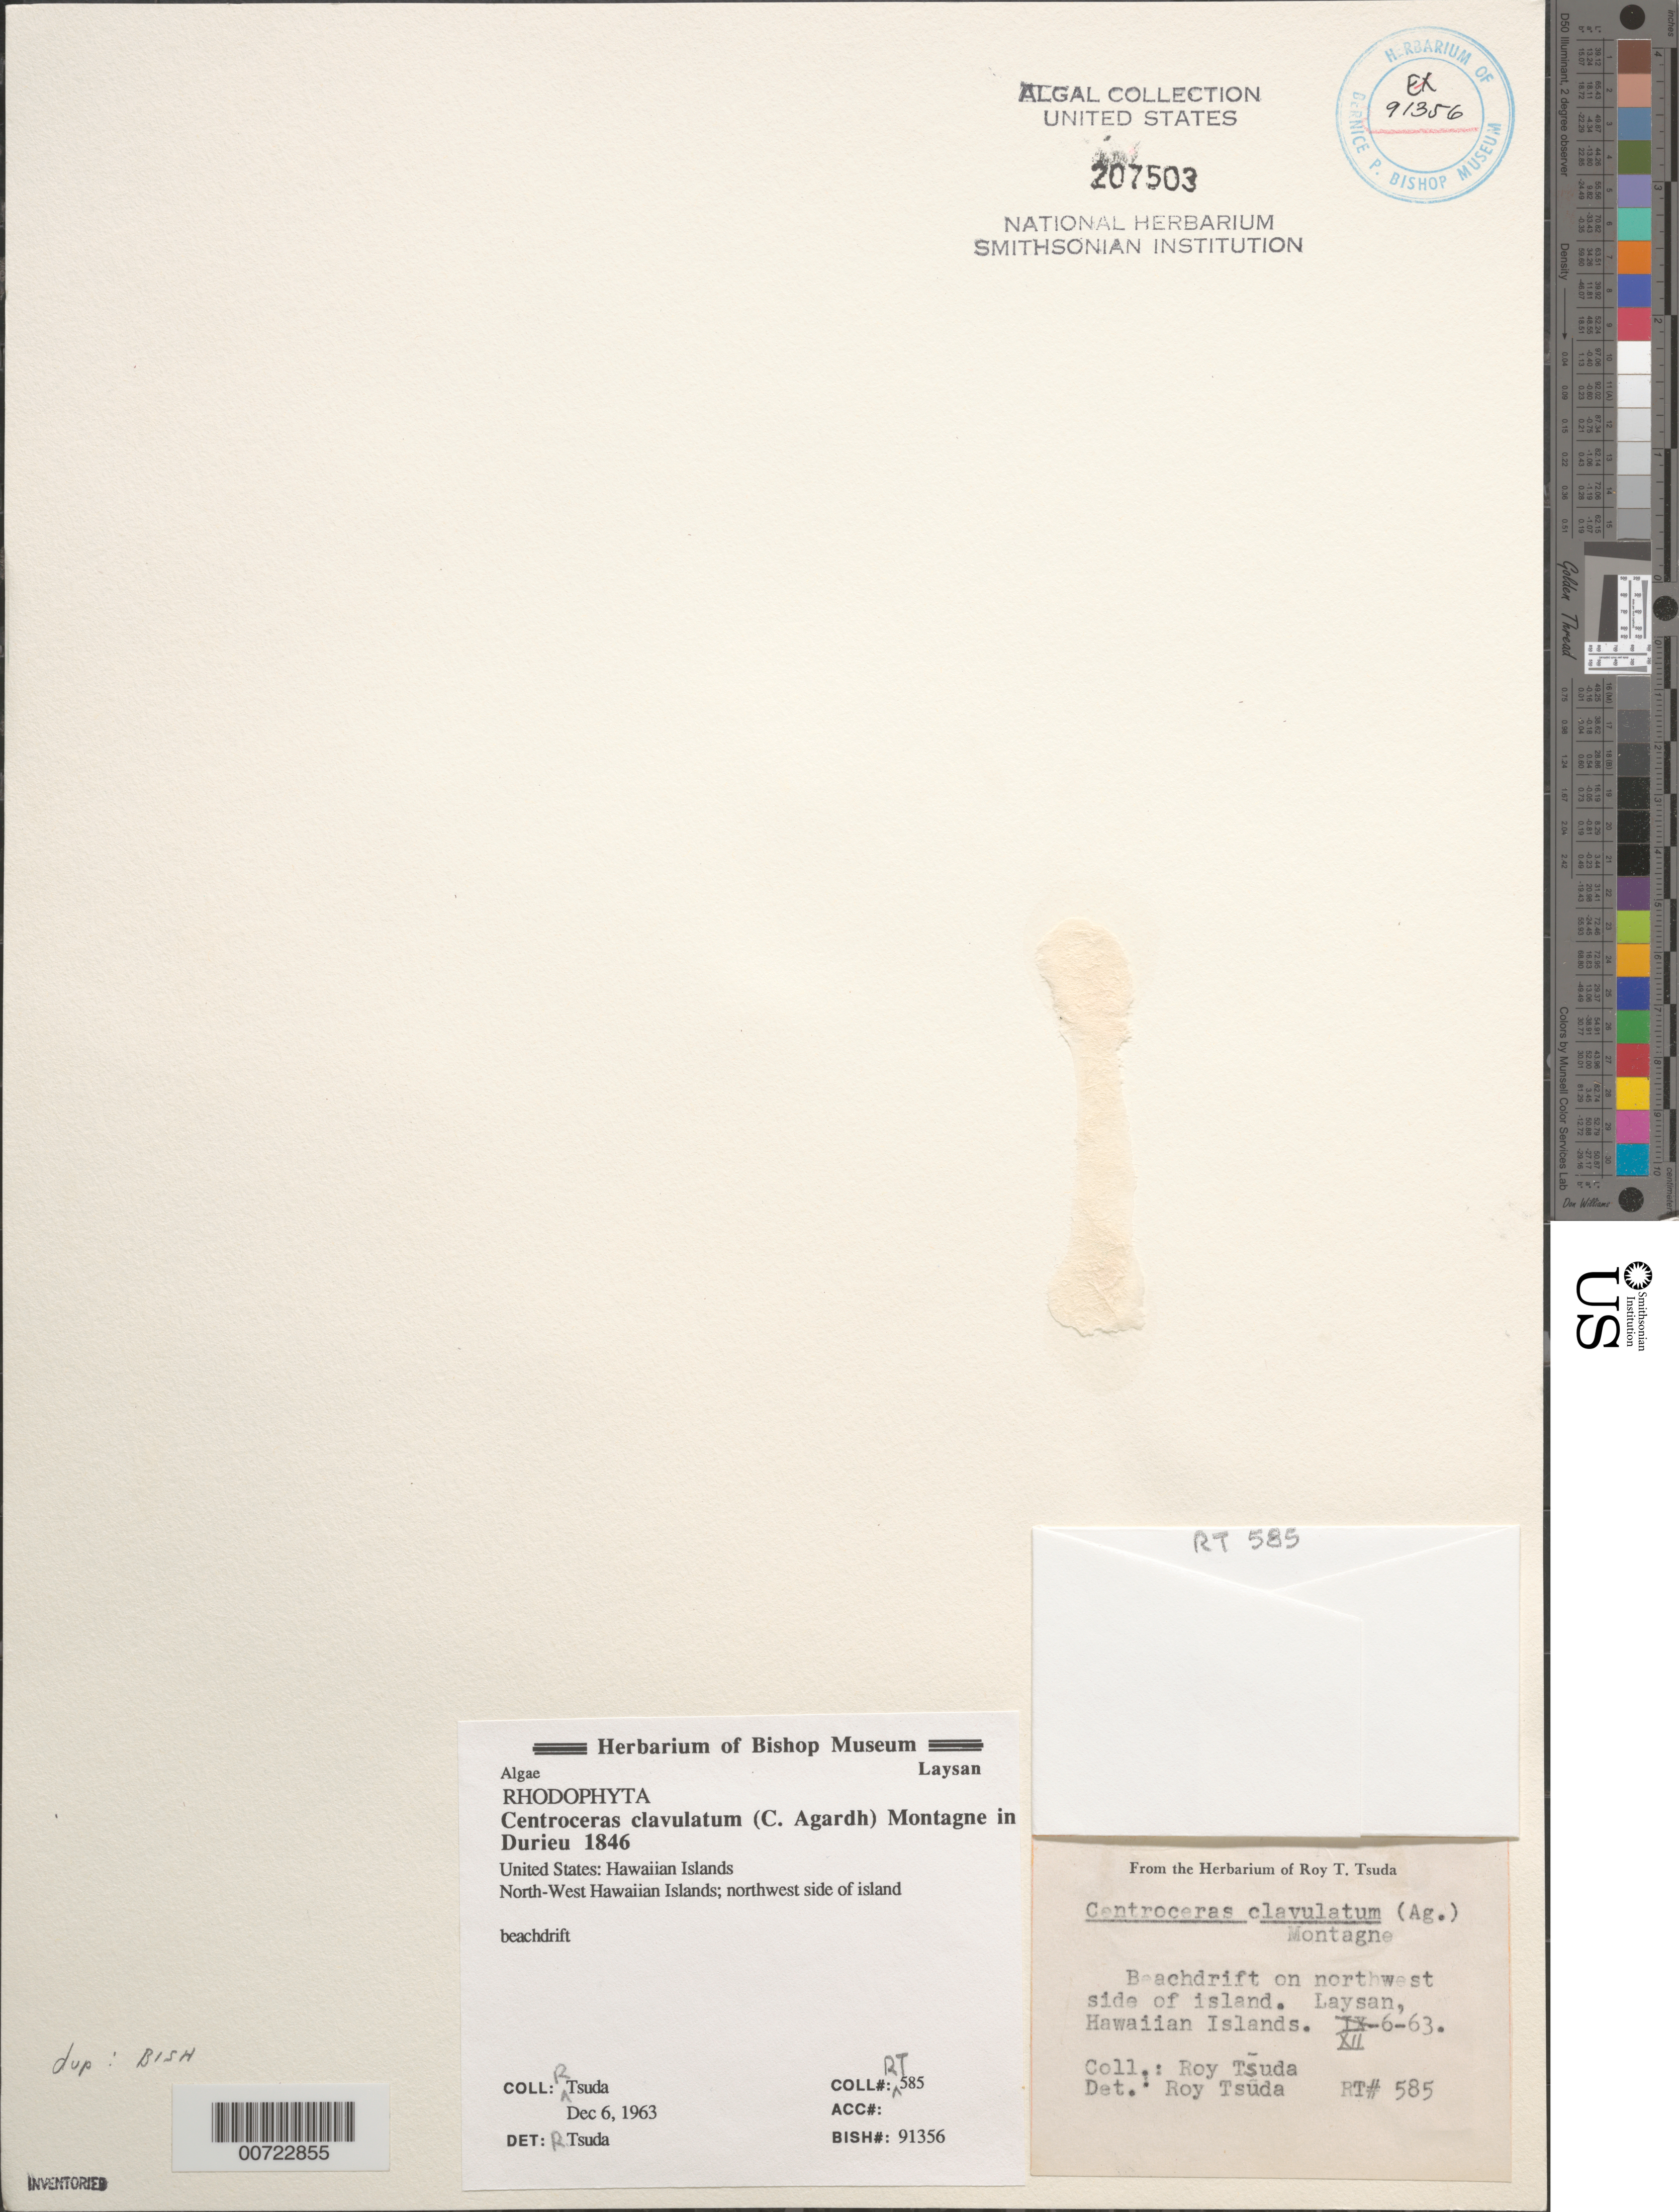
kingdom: Plantae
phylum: Rhodophyta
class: Florideophyceae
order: Ceramiales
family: Ceramiaceae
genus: Centroceras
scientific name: Centroceras clavulatum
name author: (C. Agardh) Mont.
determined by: Tsuda, R. T.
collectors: R. Tsuda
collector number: RT 585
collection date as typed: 06 Dec 1963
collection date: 1963-12-06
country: United States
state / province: Hawaii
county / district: Honolulu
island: Laysan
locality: Northwest side of island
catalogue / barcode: US 207503